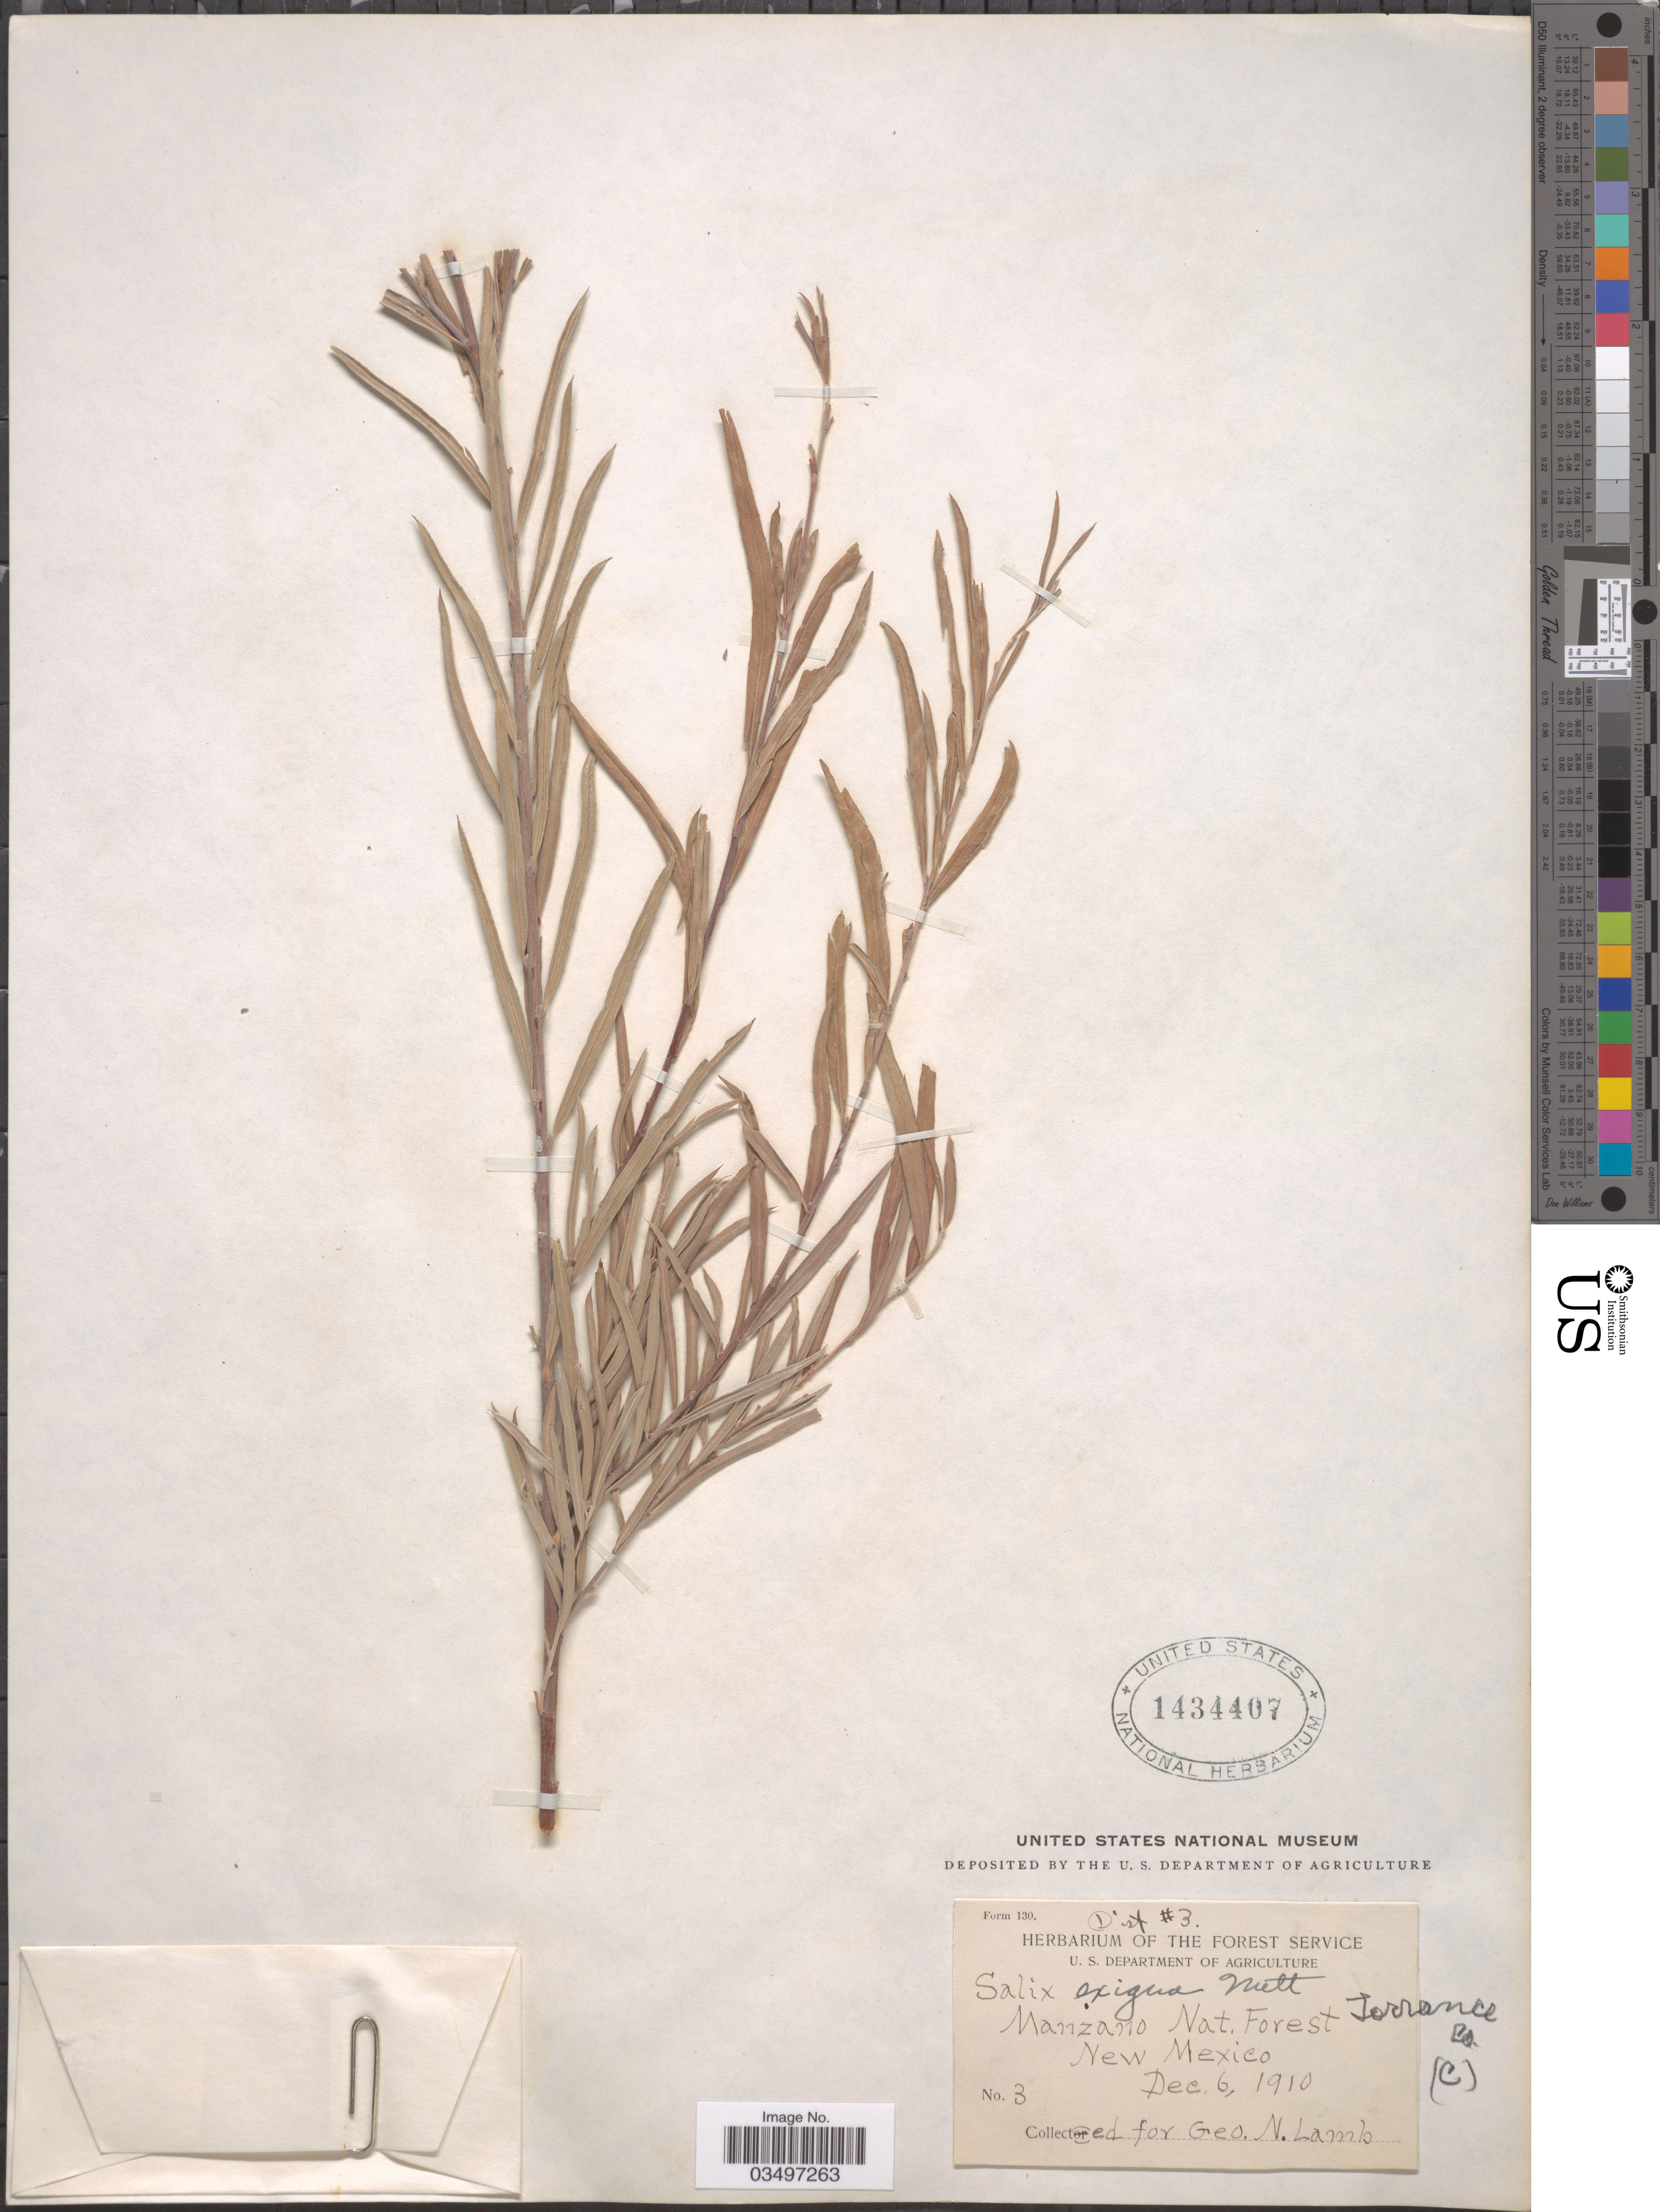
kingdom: Plantae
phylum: Tracheophyta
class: Magnoliopsida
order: Malpighiales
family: Salicaceae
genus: Salix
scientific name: Salix exigua var. stenophylla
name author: (Rydb.) C.K. Schneid.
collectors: G. N. Lamb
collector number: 3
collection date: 1910-12-06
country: United States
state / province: New Mexico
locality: Manzano Nat. Forest, Torrance Co. (C).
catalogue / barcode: US 1434407